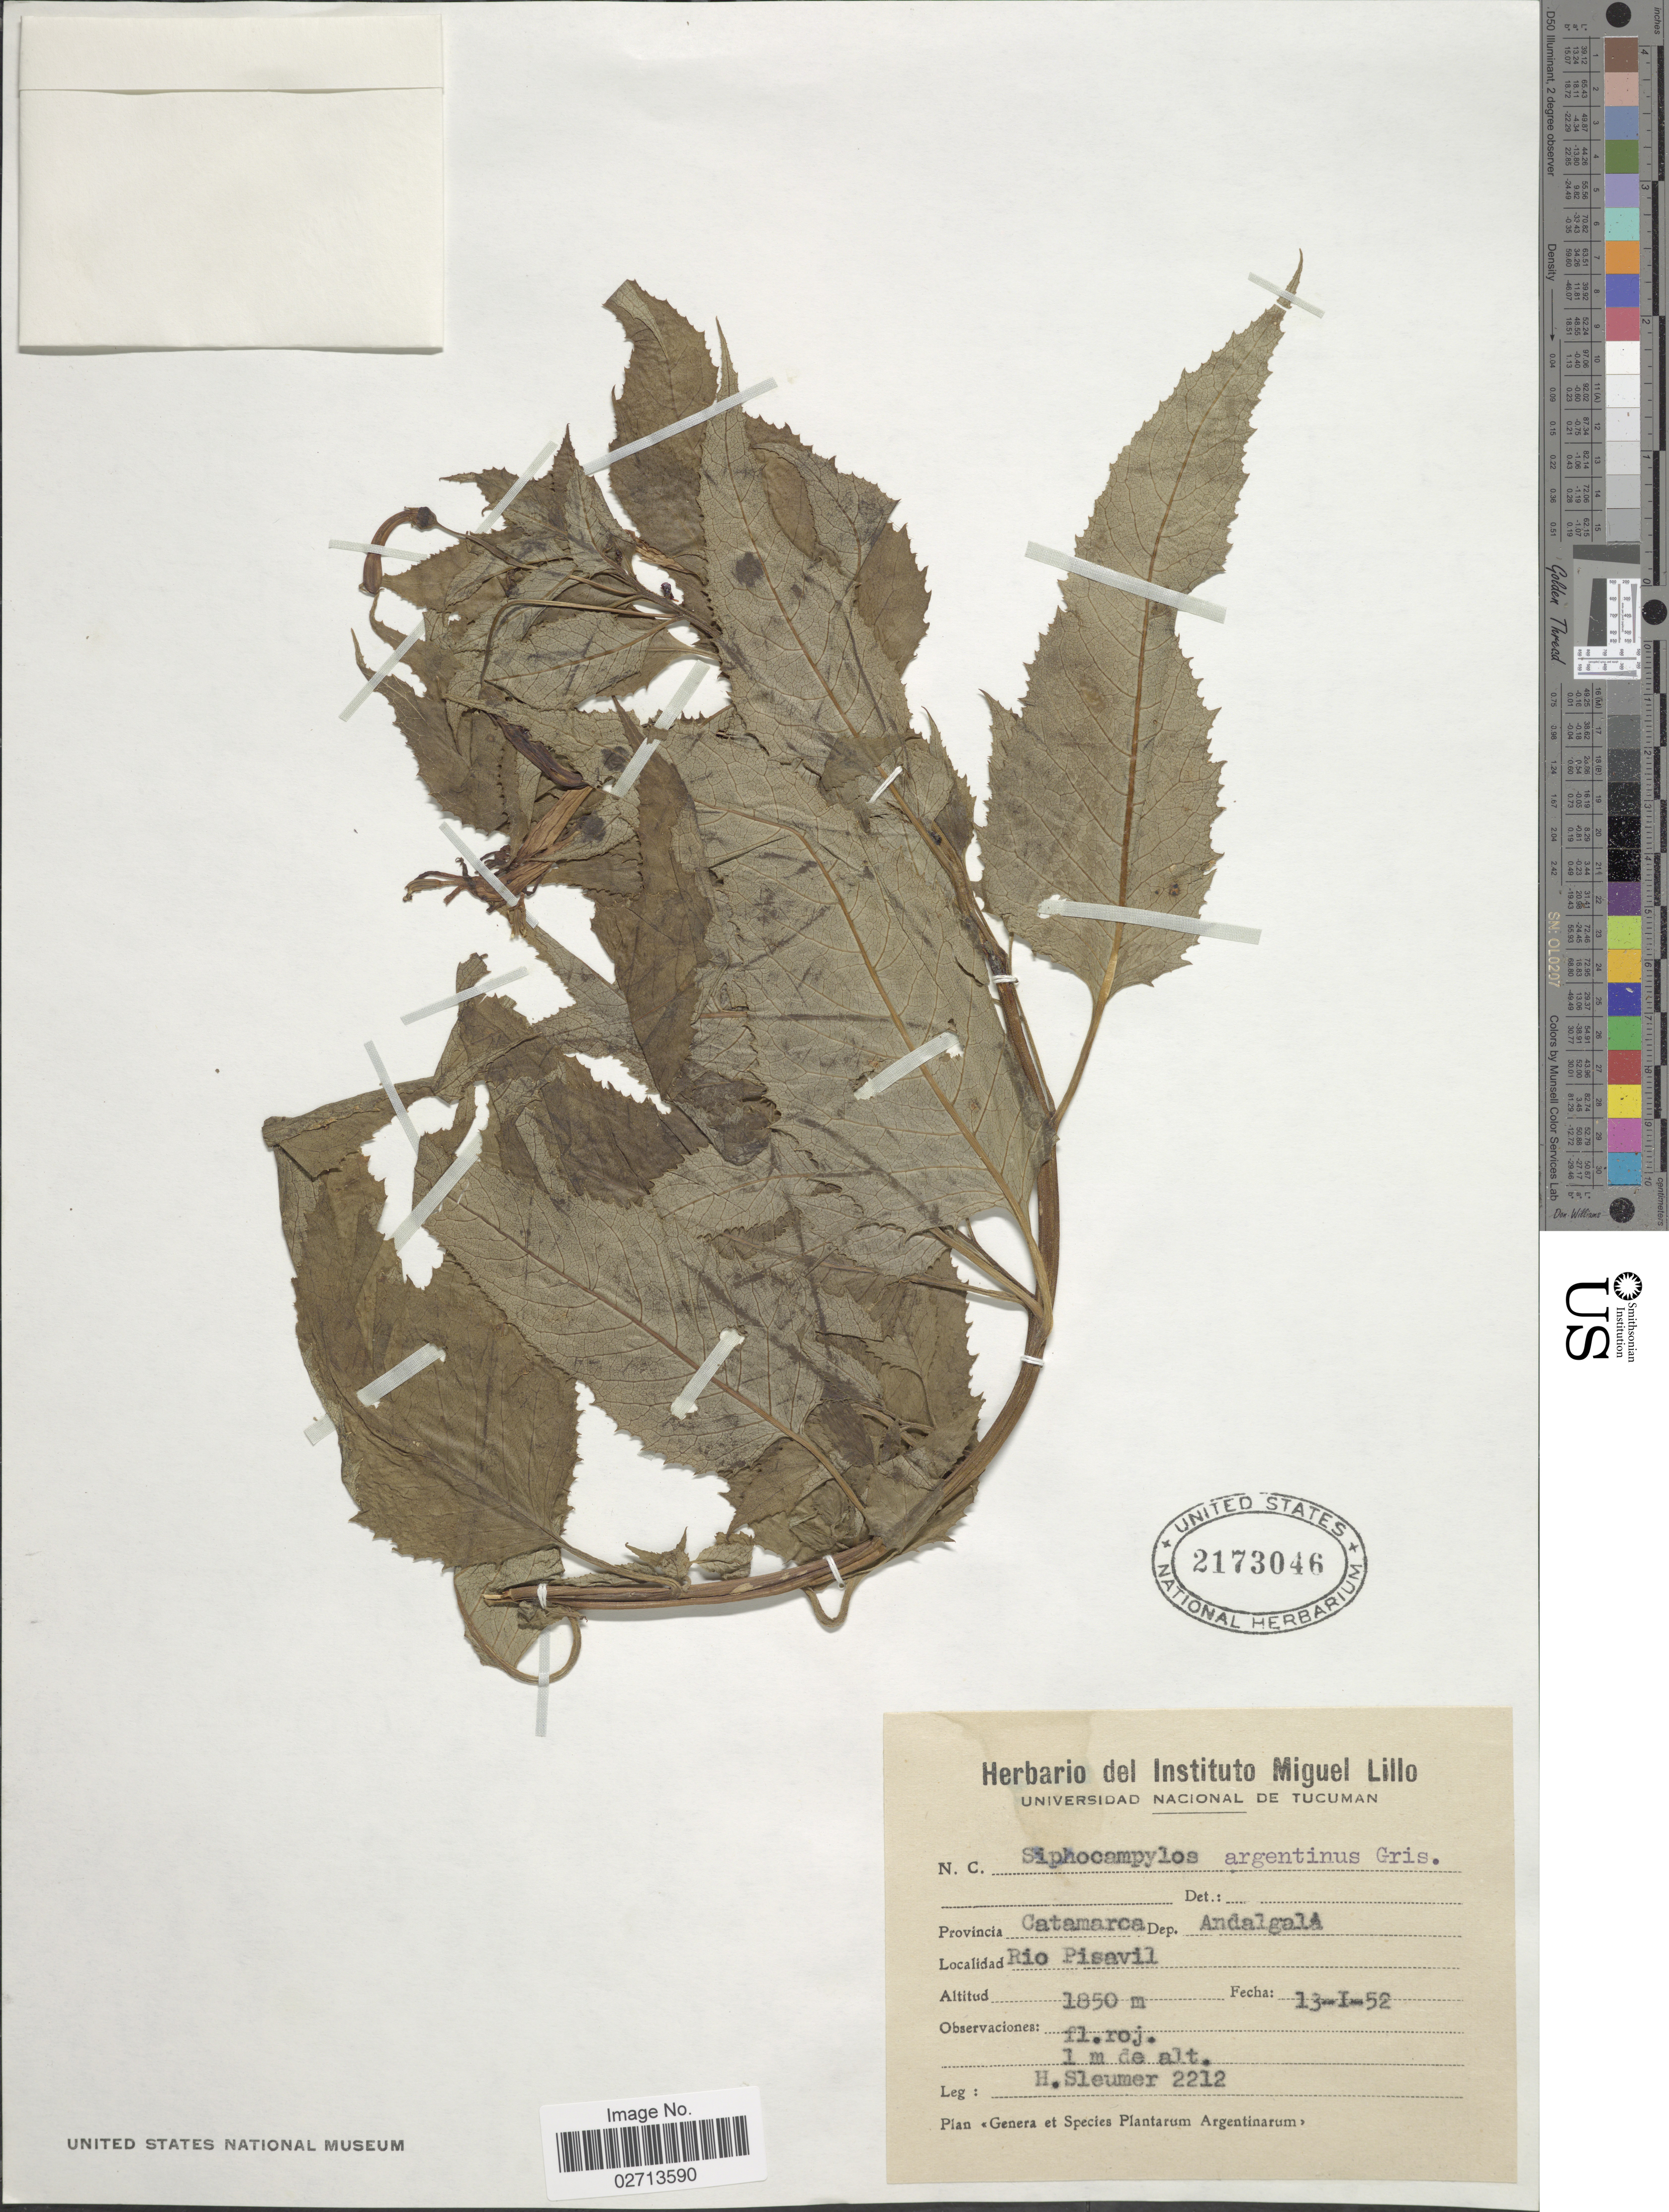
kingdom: Plantae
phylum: Tracheophyta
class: Magnoliopsida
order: Asterales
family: Campanulaceae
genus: Siphocampylus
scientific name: Siphocampylus argentinus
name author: (Griseb.) Hieron. ex E. Wimm.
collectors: H. O. Sleumer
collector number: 2212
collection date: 1952-01-13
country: Argentina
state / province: Catamarca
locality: Dep. Andalgala. Rio Pisavil.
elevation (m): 1850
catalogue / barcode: US 2173046